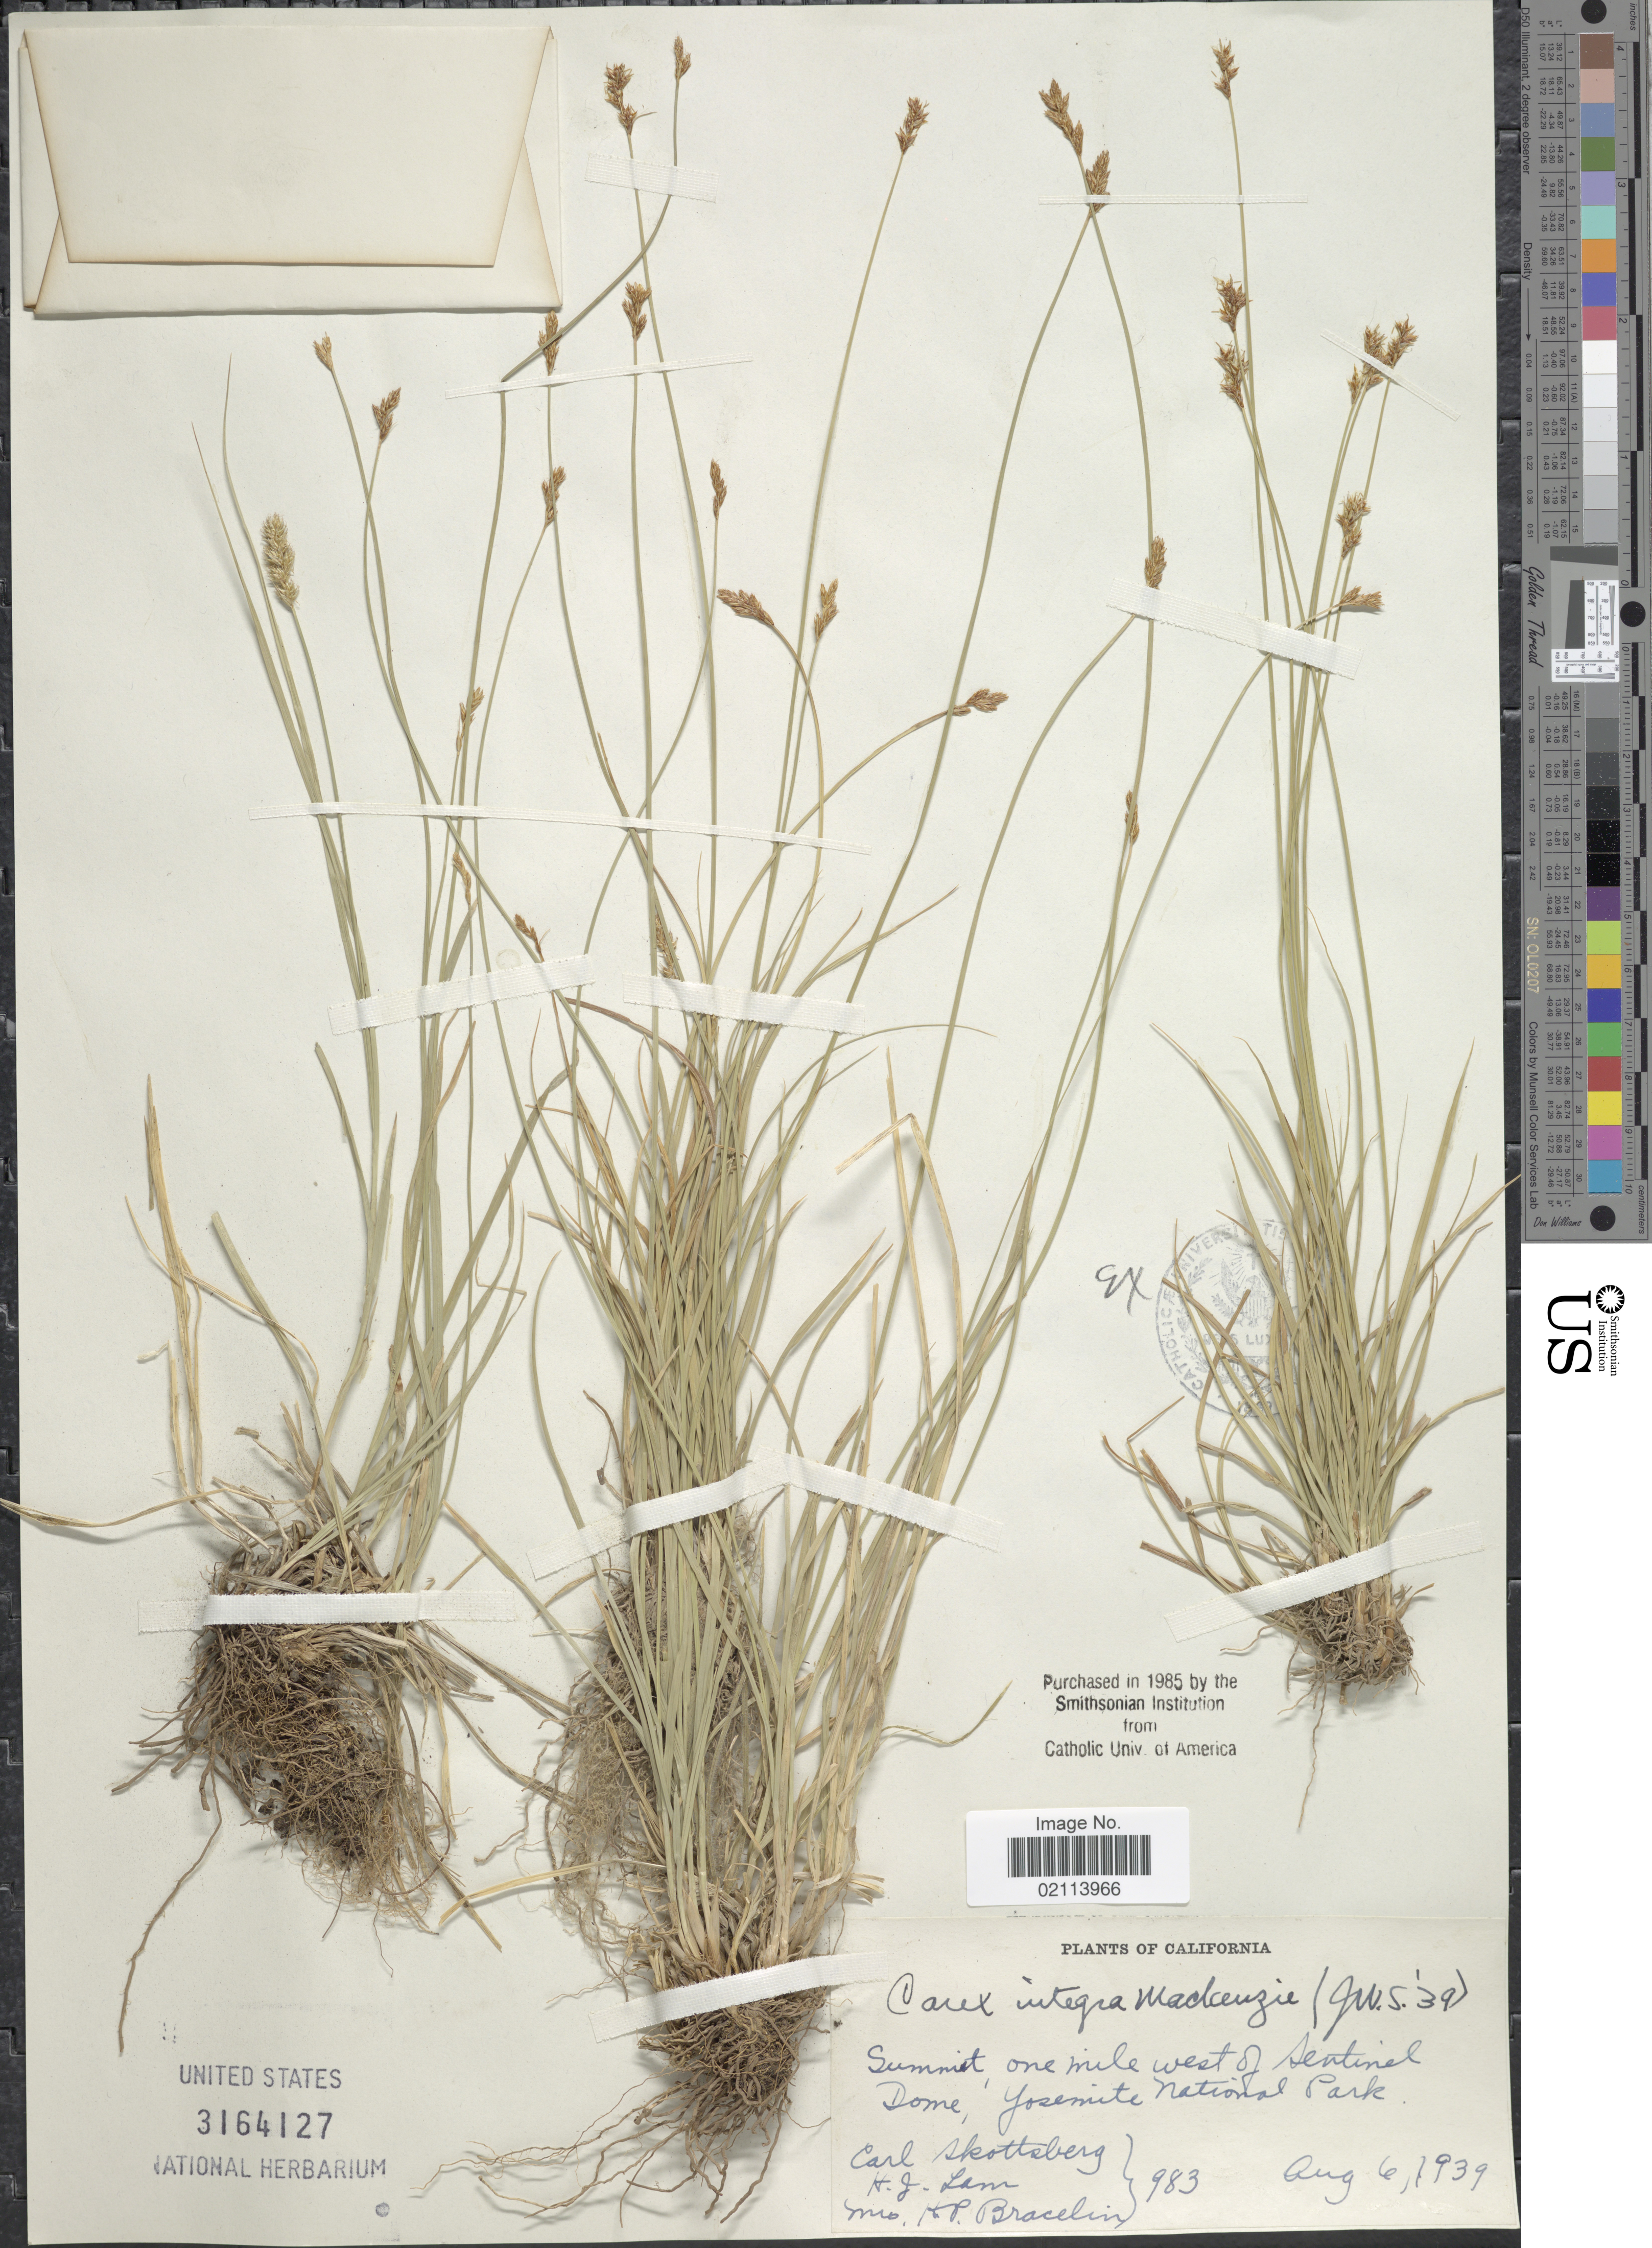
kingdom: Plantae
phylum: Tracheophyta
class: Liliopsida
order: Poales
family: Cyperaceae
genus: Carex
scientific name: Carex integra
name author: Mack.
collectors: C. Skottsberg, H. J. Lam & H. Bracelin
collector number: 983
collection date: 1939-08-06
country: United States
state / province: California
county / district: Mariposa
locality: Summit, one mile west of Sentinel Dome, Yosemite National Park.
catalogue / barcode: US 3164127